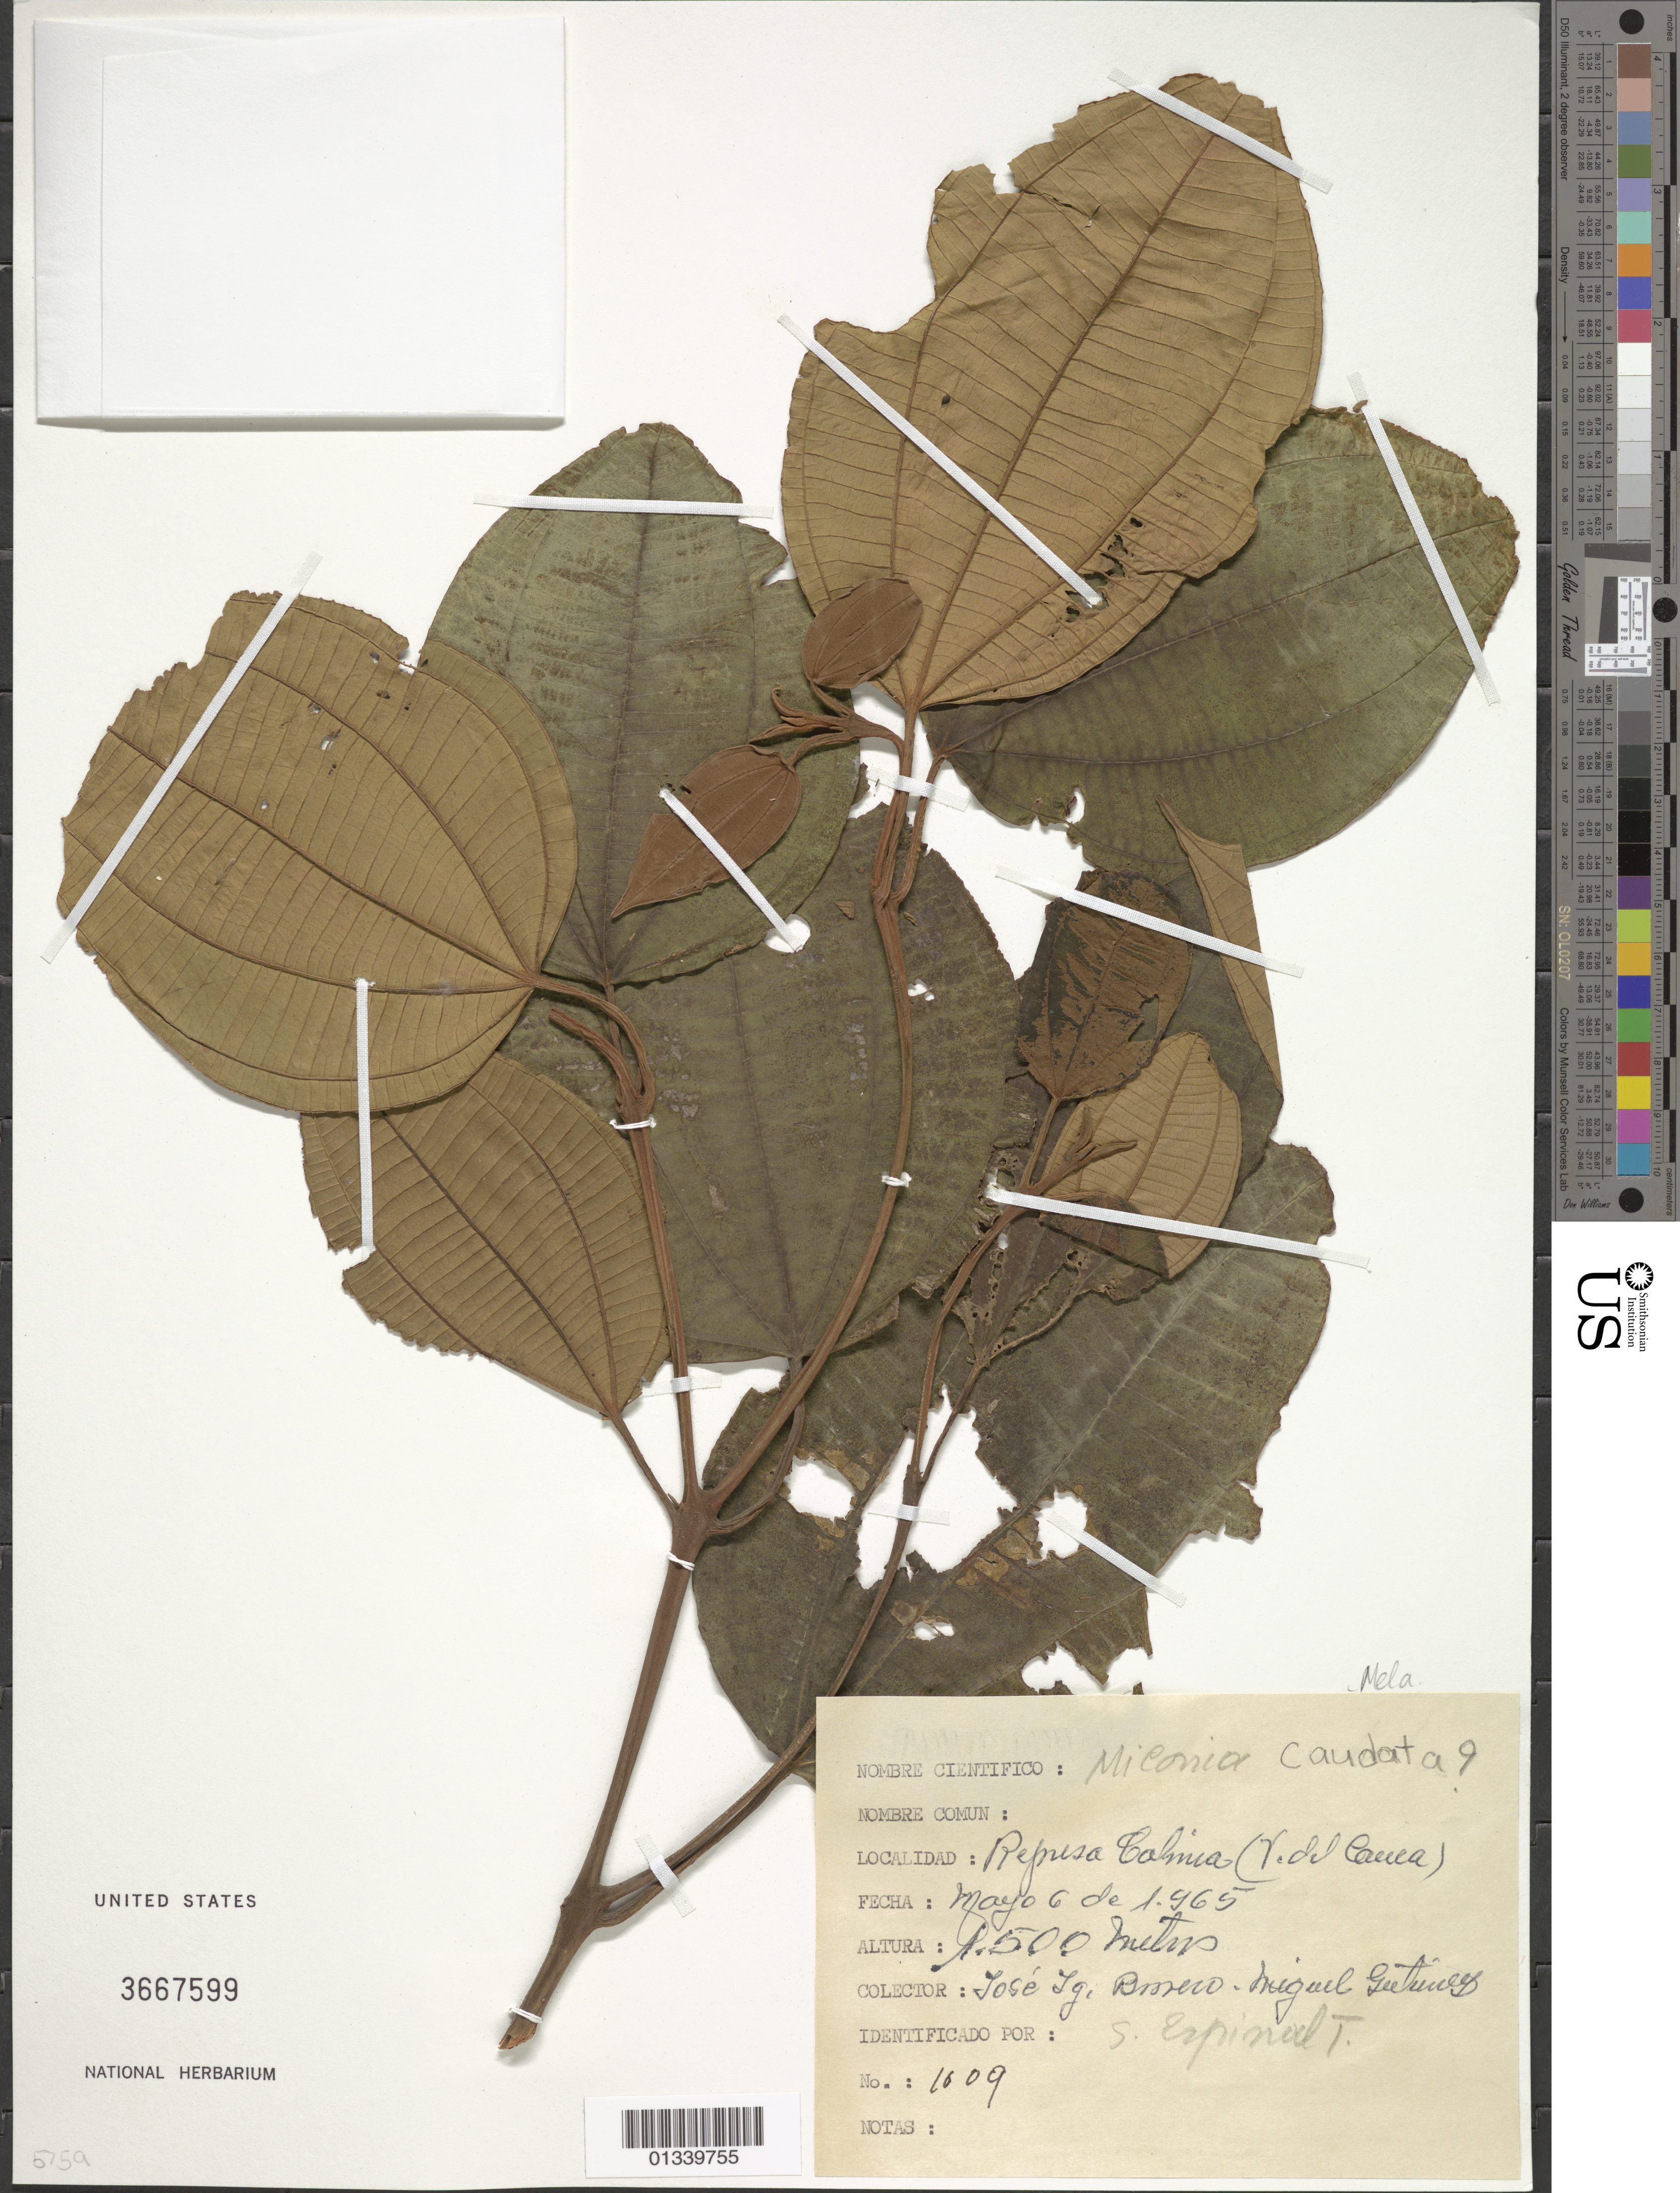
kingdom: Plantae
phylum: Tracheophyta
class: Magnoliopsida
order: Myrtales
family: Melastomataceae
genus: Miconia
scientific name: Miconia caudata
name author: (Bonpl.) DC.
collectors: J. Borrero & M. Gutierrez A.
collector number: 1009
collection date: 1965-05-06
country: Colombia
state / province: Valle del Cauca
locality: Represa Calima (V. del Cauca).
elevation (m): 1500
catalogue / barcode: US 3667599